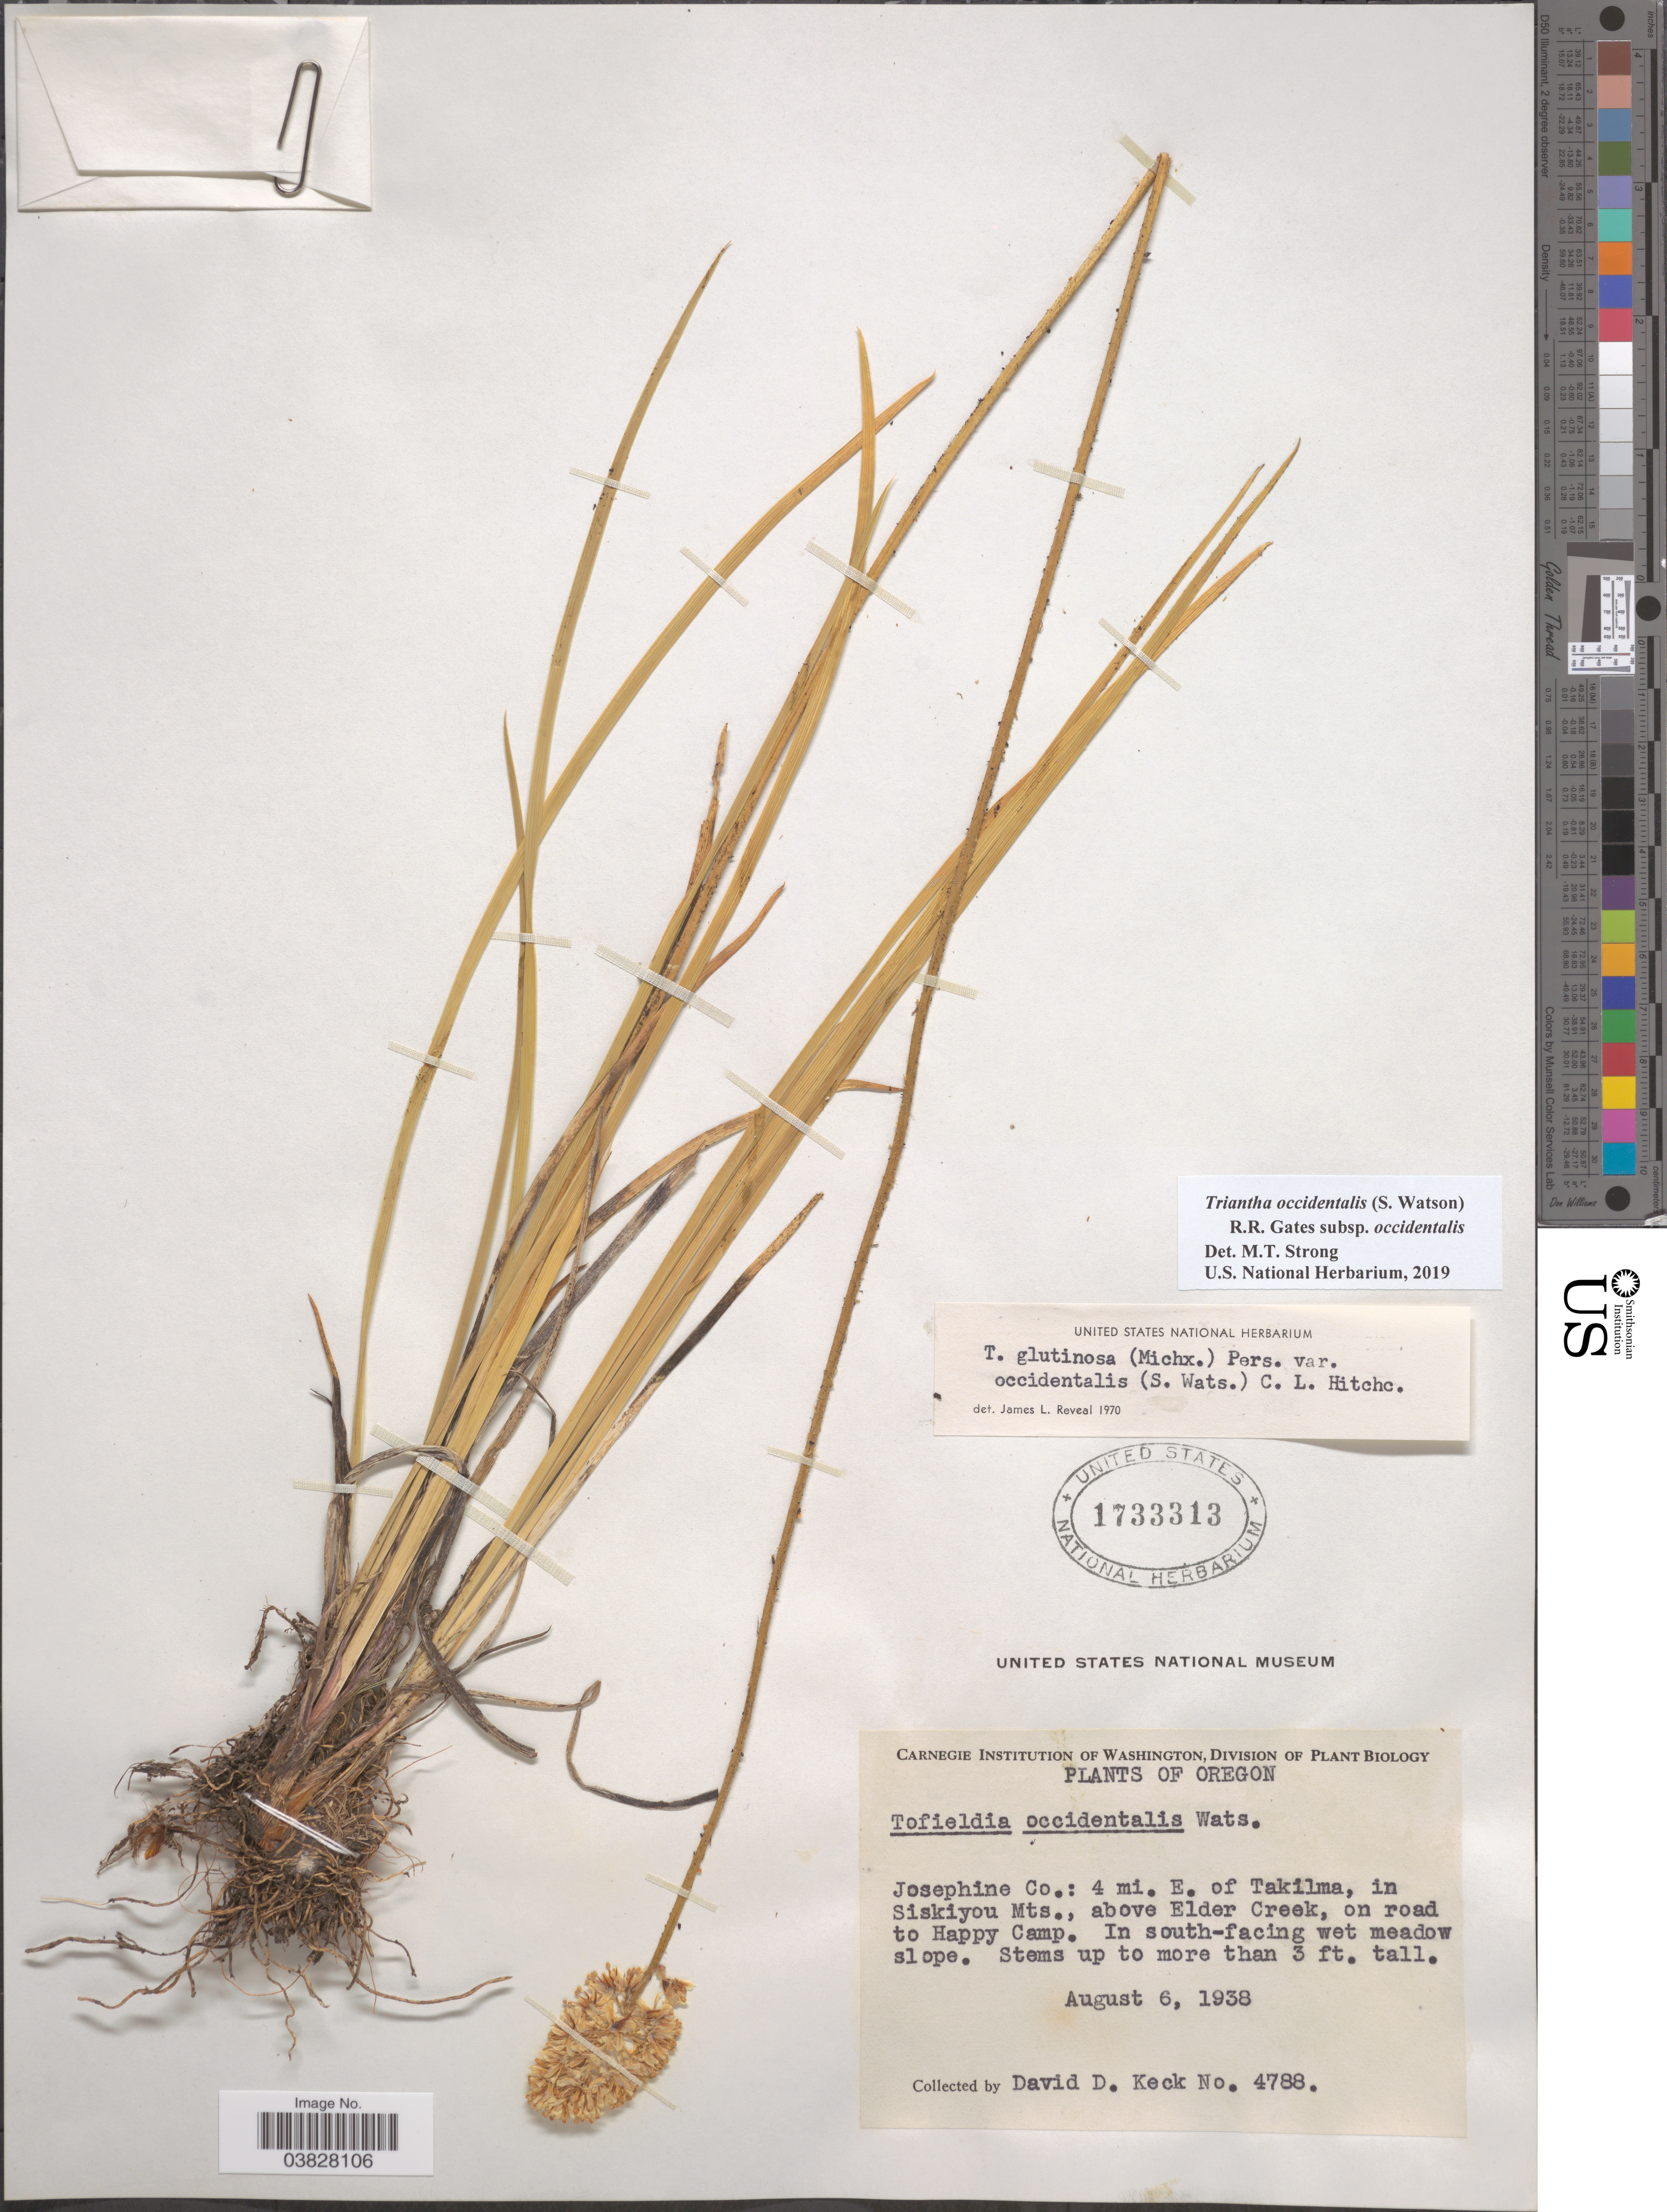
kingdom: Plantae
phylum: Tracheophyta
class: Liliopsida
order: Alismatales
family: Tofieldiaceae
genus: Triantha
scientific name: Triantha occidentalis subsp. occidentalis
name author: (S. Watson) R.R. Gates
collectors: D. D. Keck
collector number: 4788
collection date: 1938-08-06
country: United States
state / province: Oregon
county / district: Josephine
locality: Josephine Co.: 4 mi. E. of Takilma, in Siskiyou Mts., above Elder Creek, on road to Happy Camp. In south-facing slope.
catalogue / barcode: US 1733313